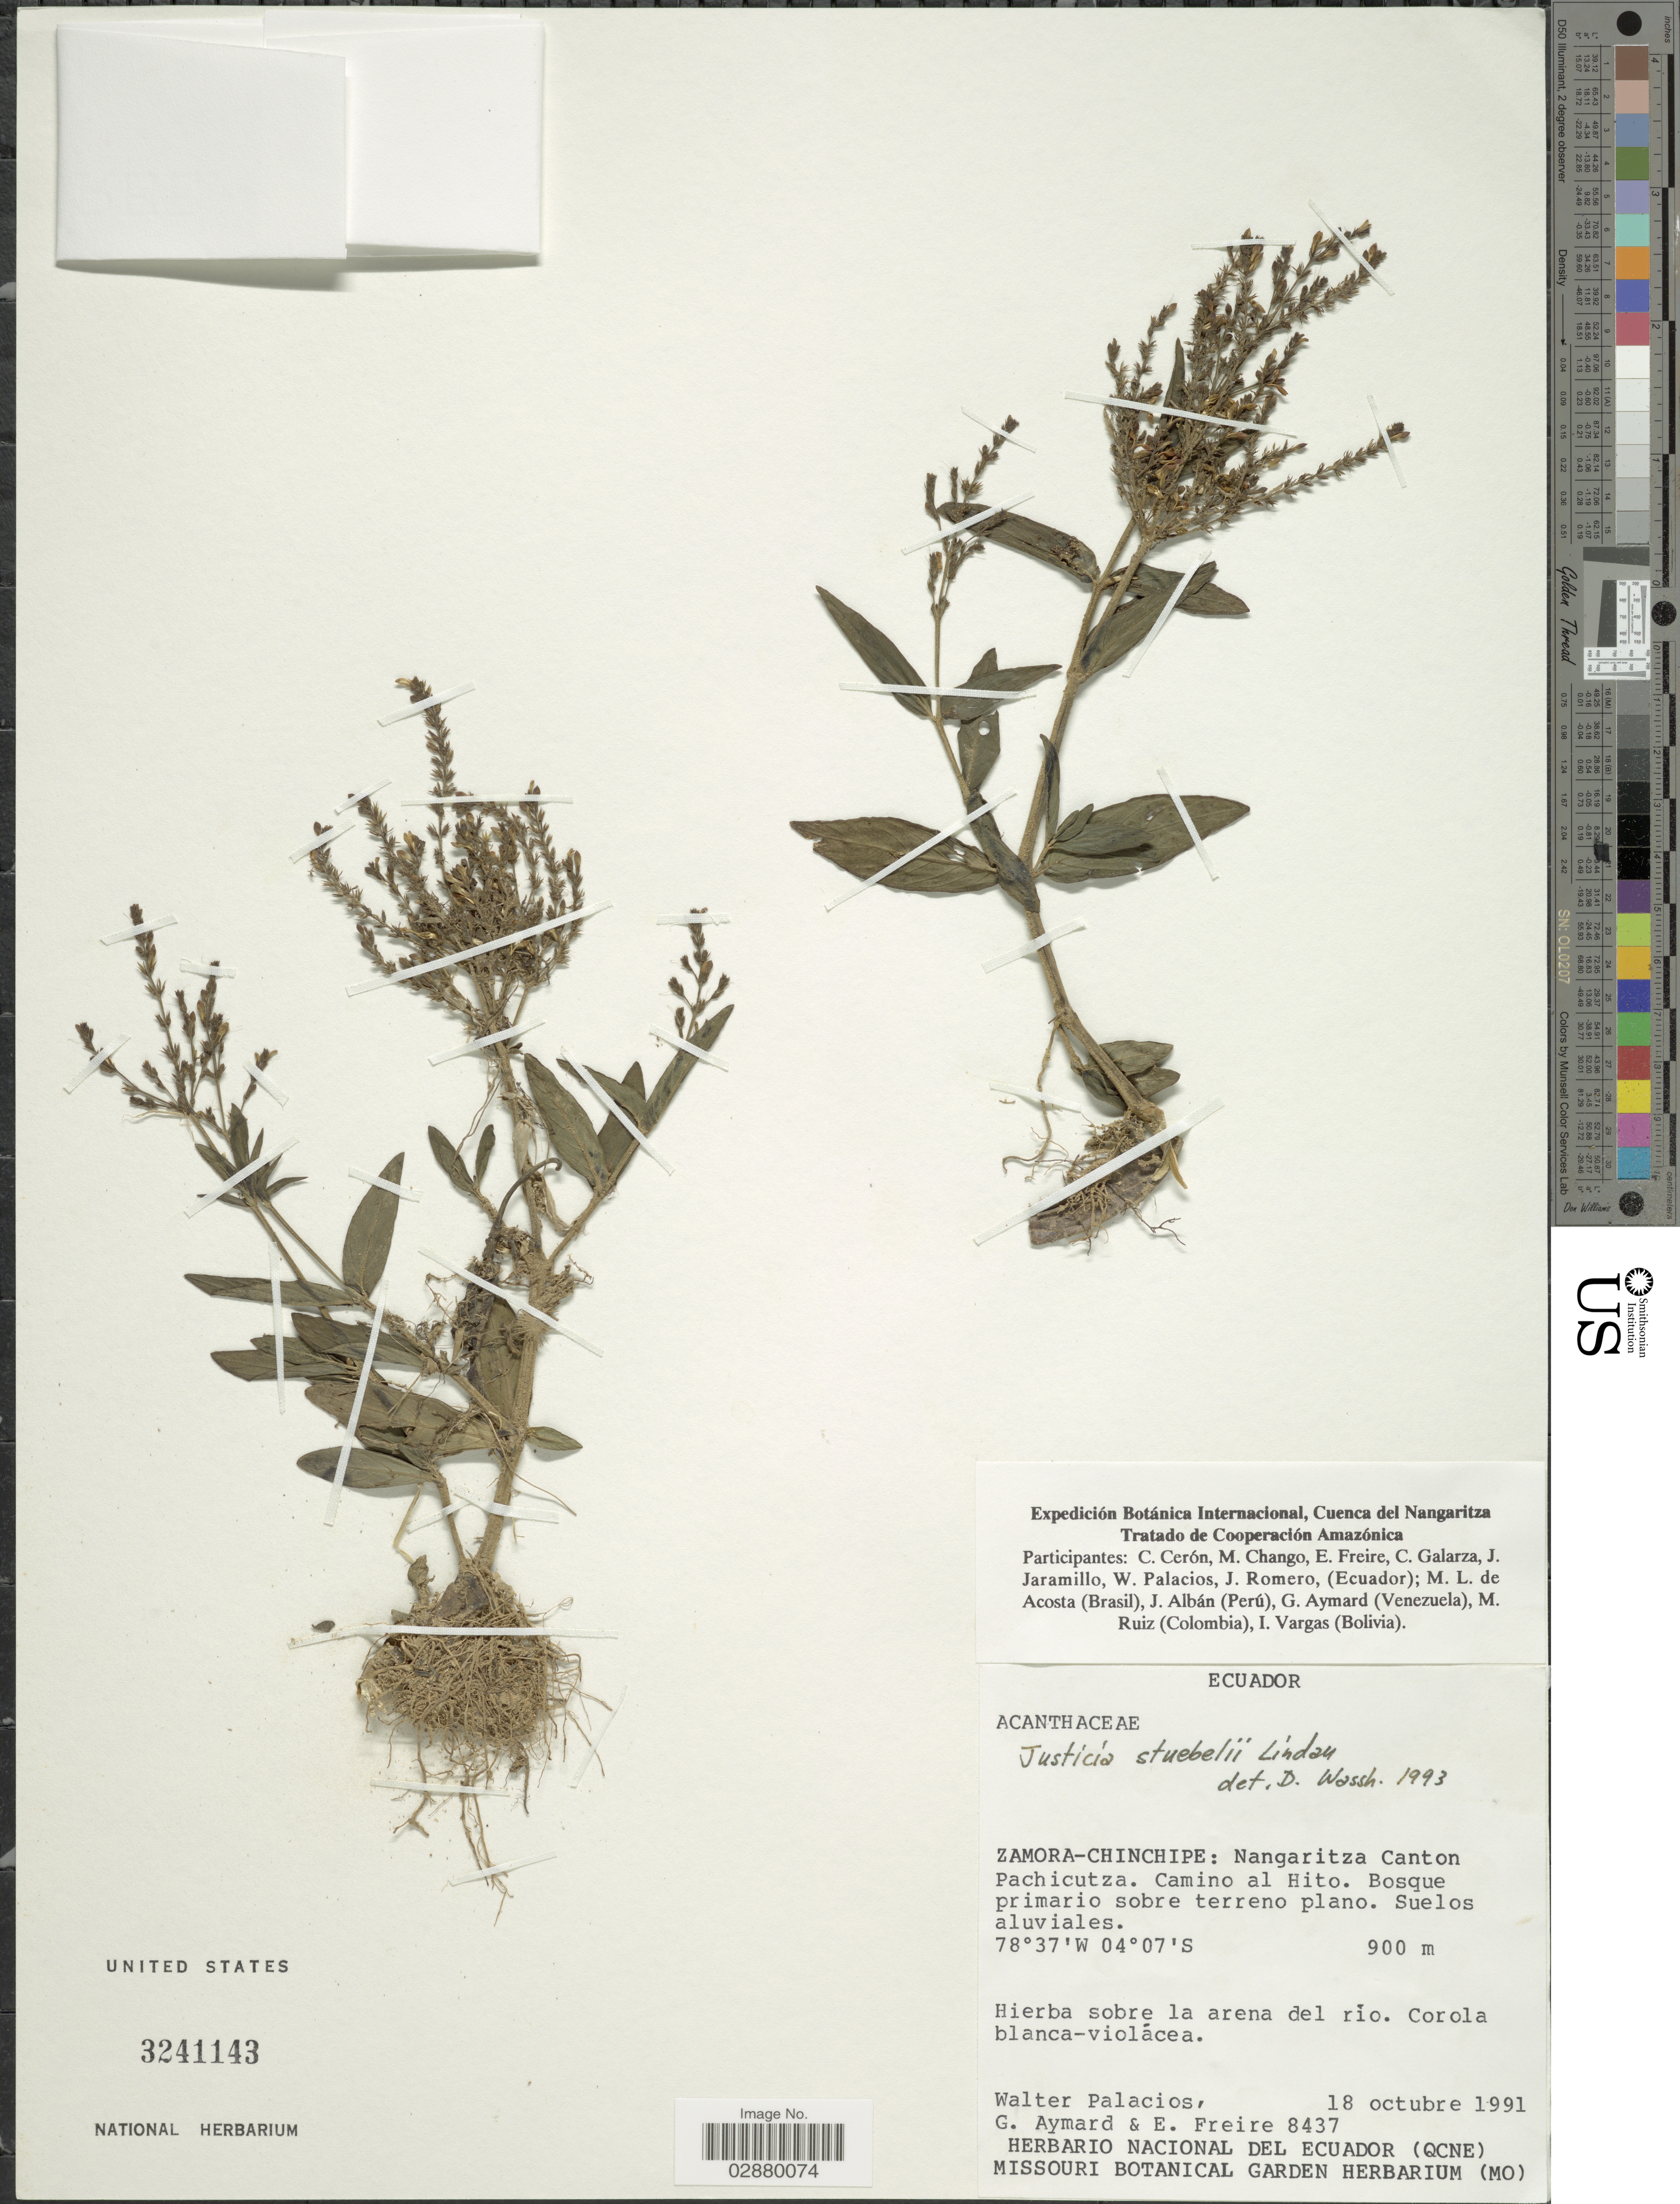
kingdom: Plantae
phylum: Tracheophyta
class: Magnoliopsida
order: Lamiales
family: Acanthaceae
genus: Justicia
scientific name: Justicia pectoralis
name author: Jacq.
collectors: W. Palacios, G. A. Aymard & E. Freire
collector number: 8437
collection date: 1991-10-18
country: Ecuador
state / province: Zamora-Chinchipe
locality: Nangaritza Canton Pachicutza. Camino al Hito.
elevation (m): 900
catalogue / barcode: US 3241143